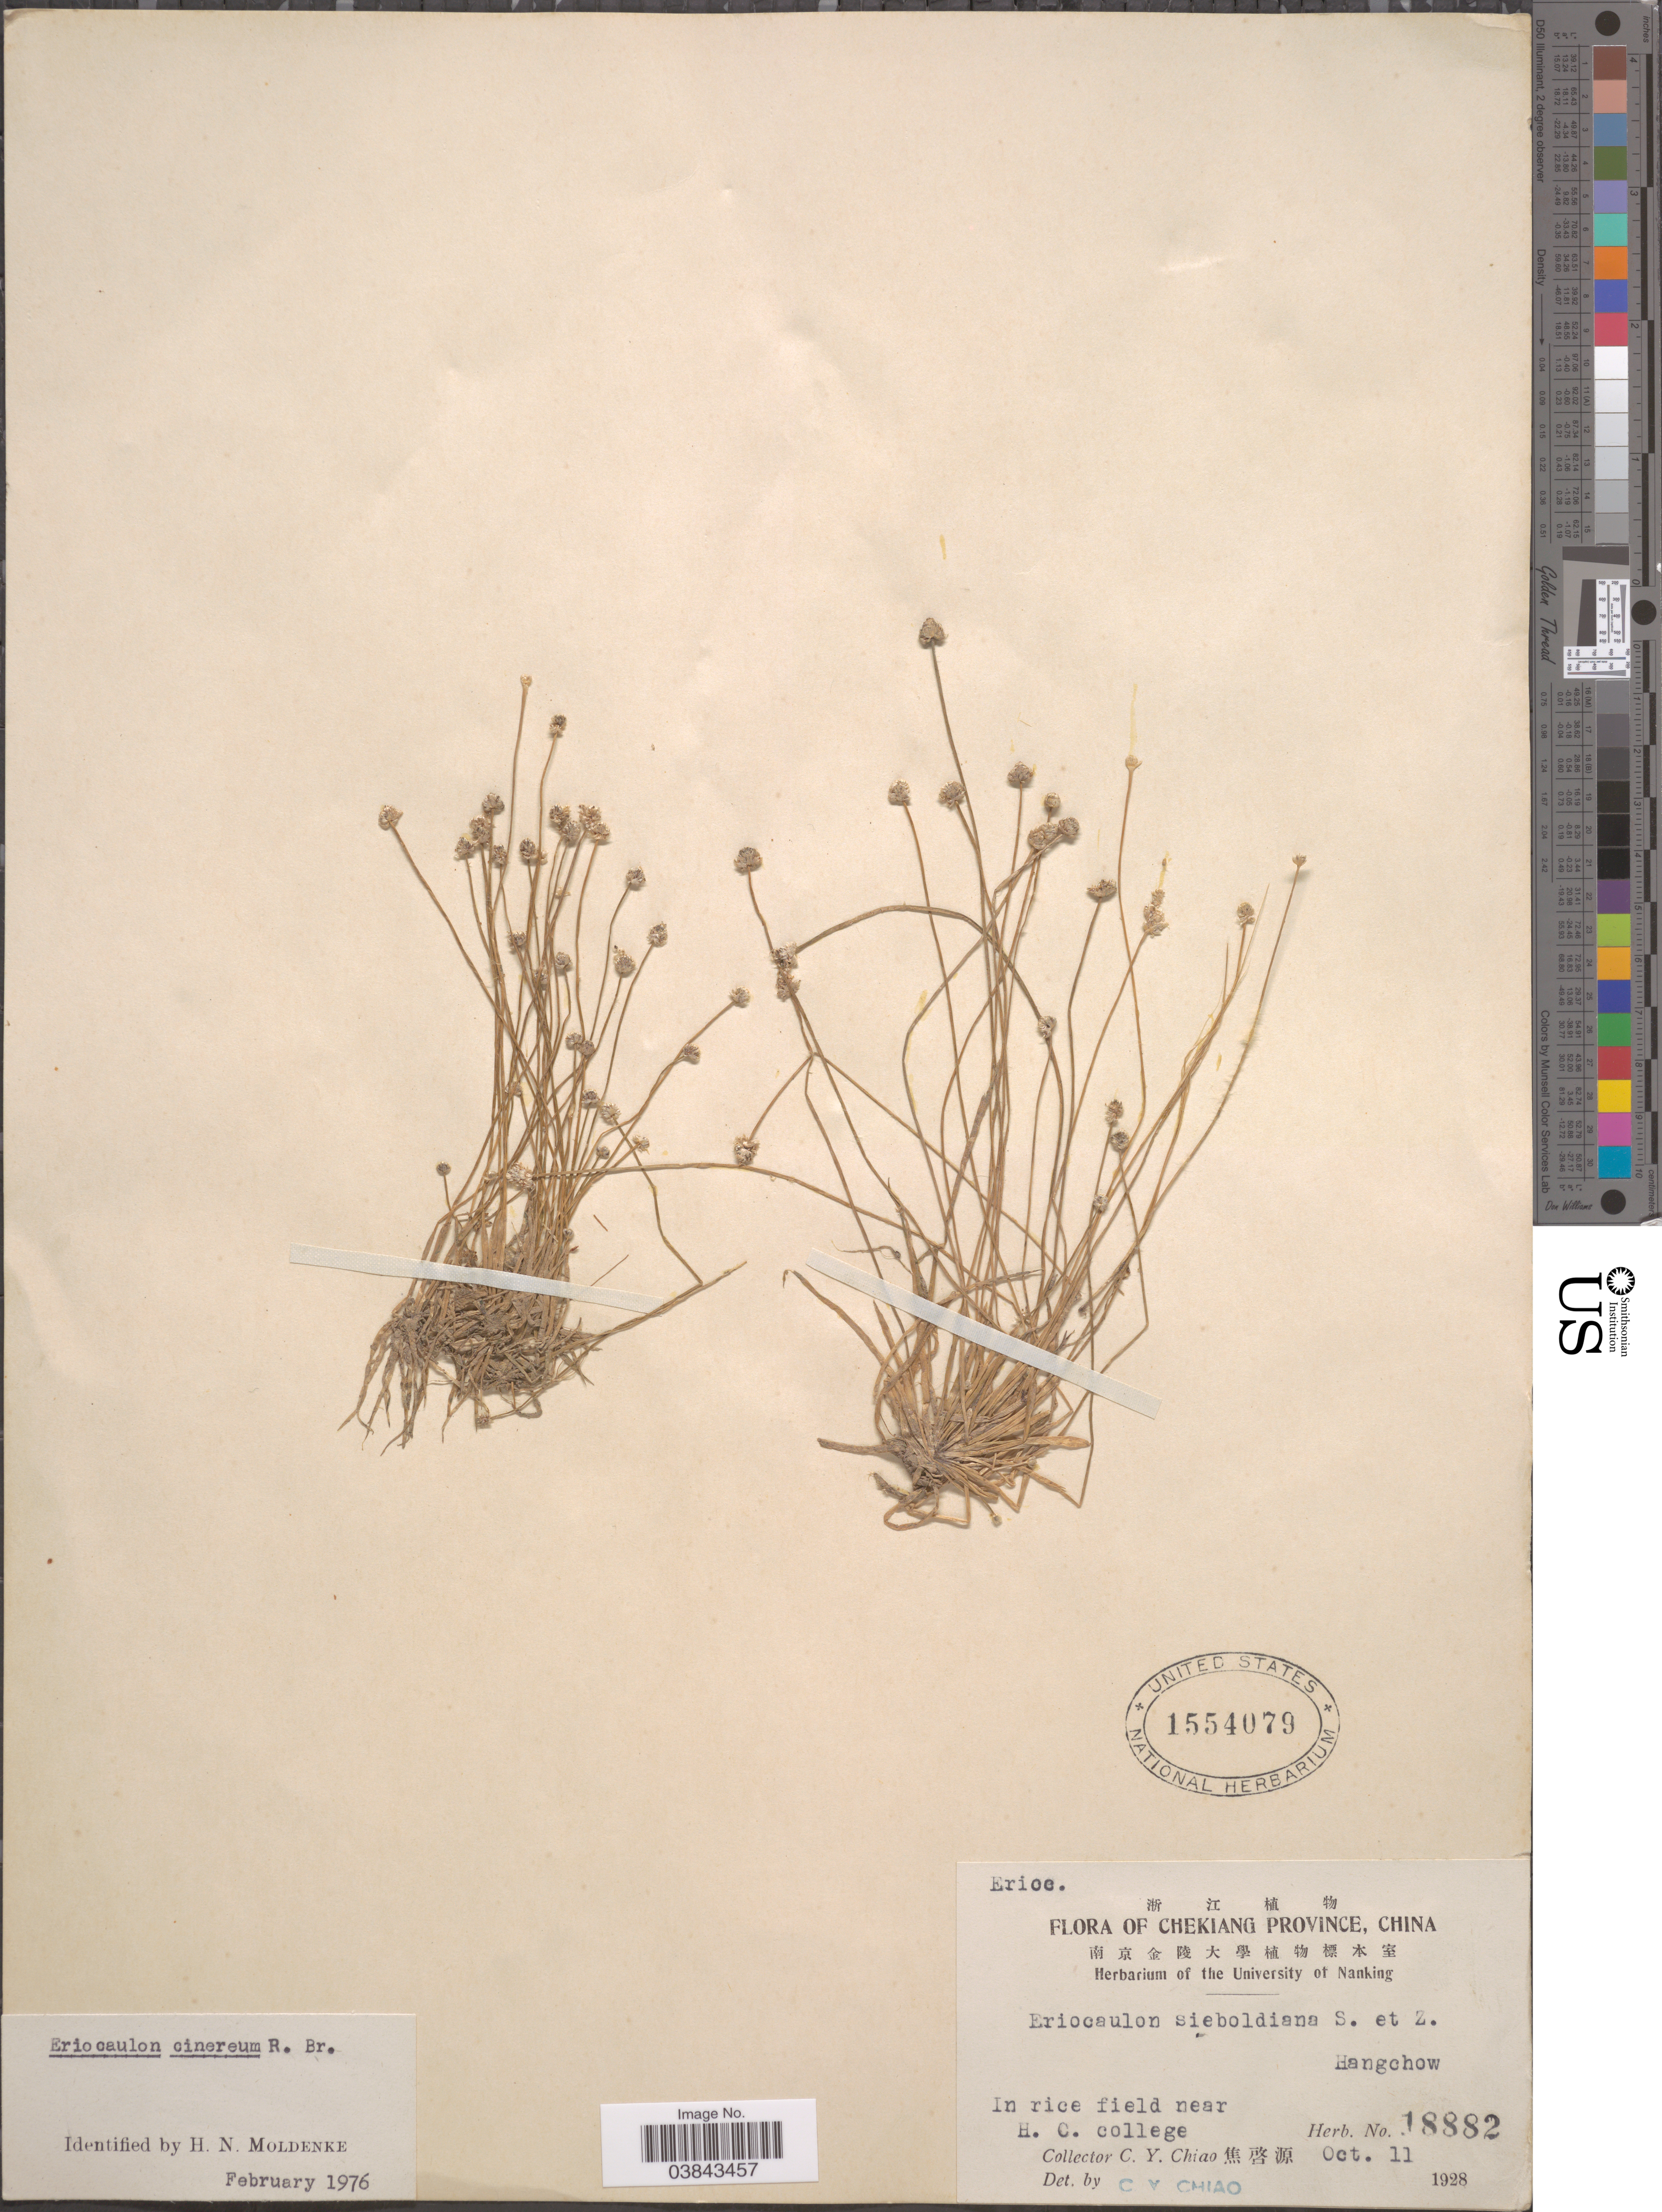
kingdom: Plantae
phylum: Tracheophyta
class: Liliopsida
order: Poales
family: Eriocaulaceae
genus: Eriocaulon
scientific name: Eriocaulon cinereum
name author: R. Br.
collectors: C. Y. Chiao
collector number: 18882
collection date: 1928-10-11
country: China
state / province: Zhejiang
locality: Chekiang Province. Hangchow. In rice field near H.C. College.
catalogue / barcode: US 1554079